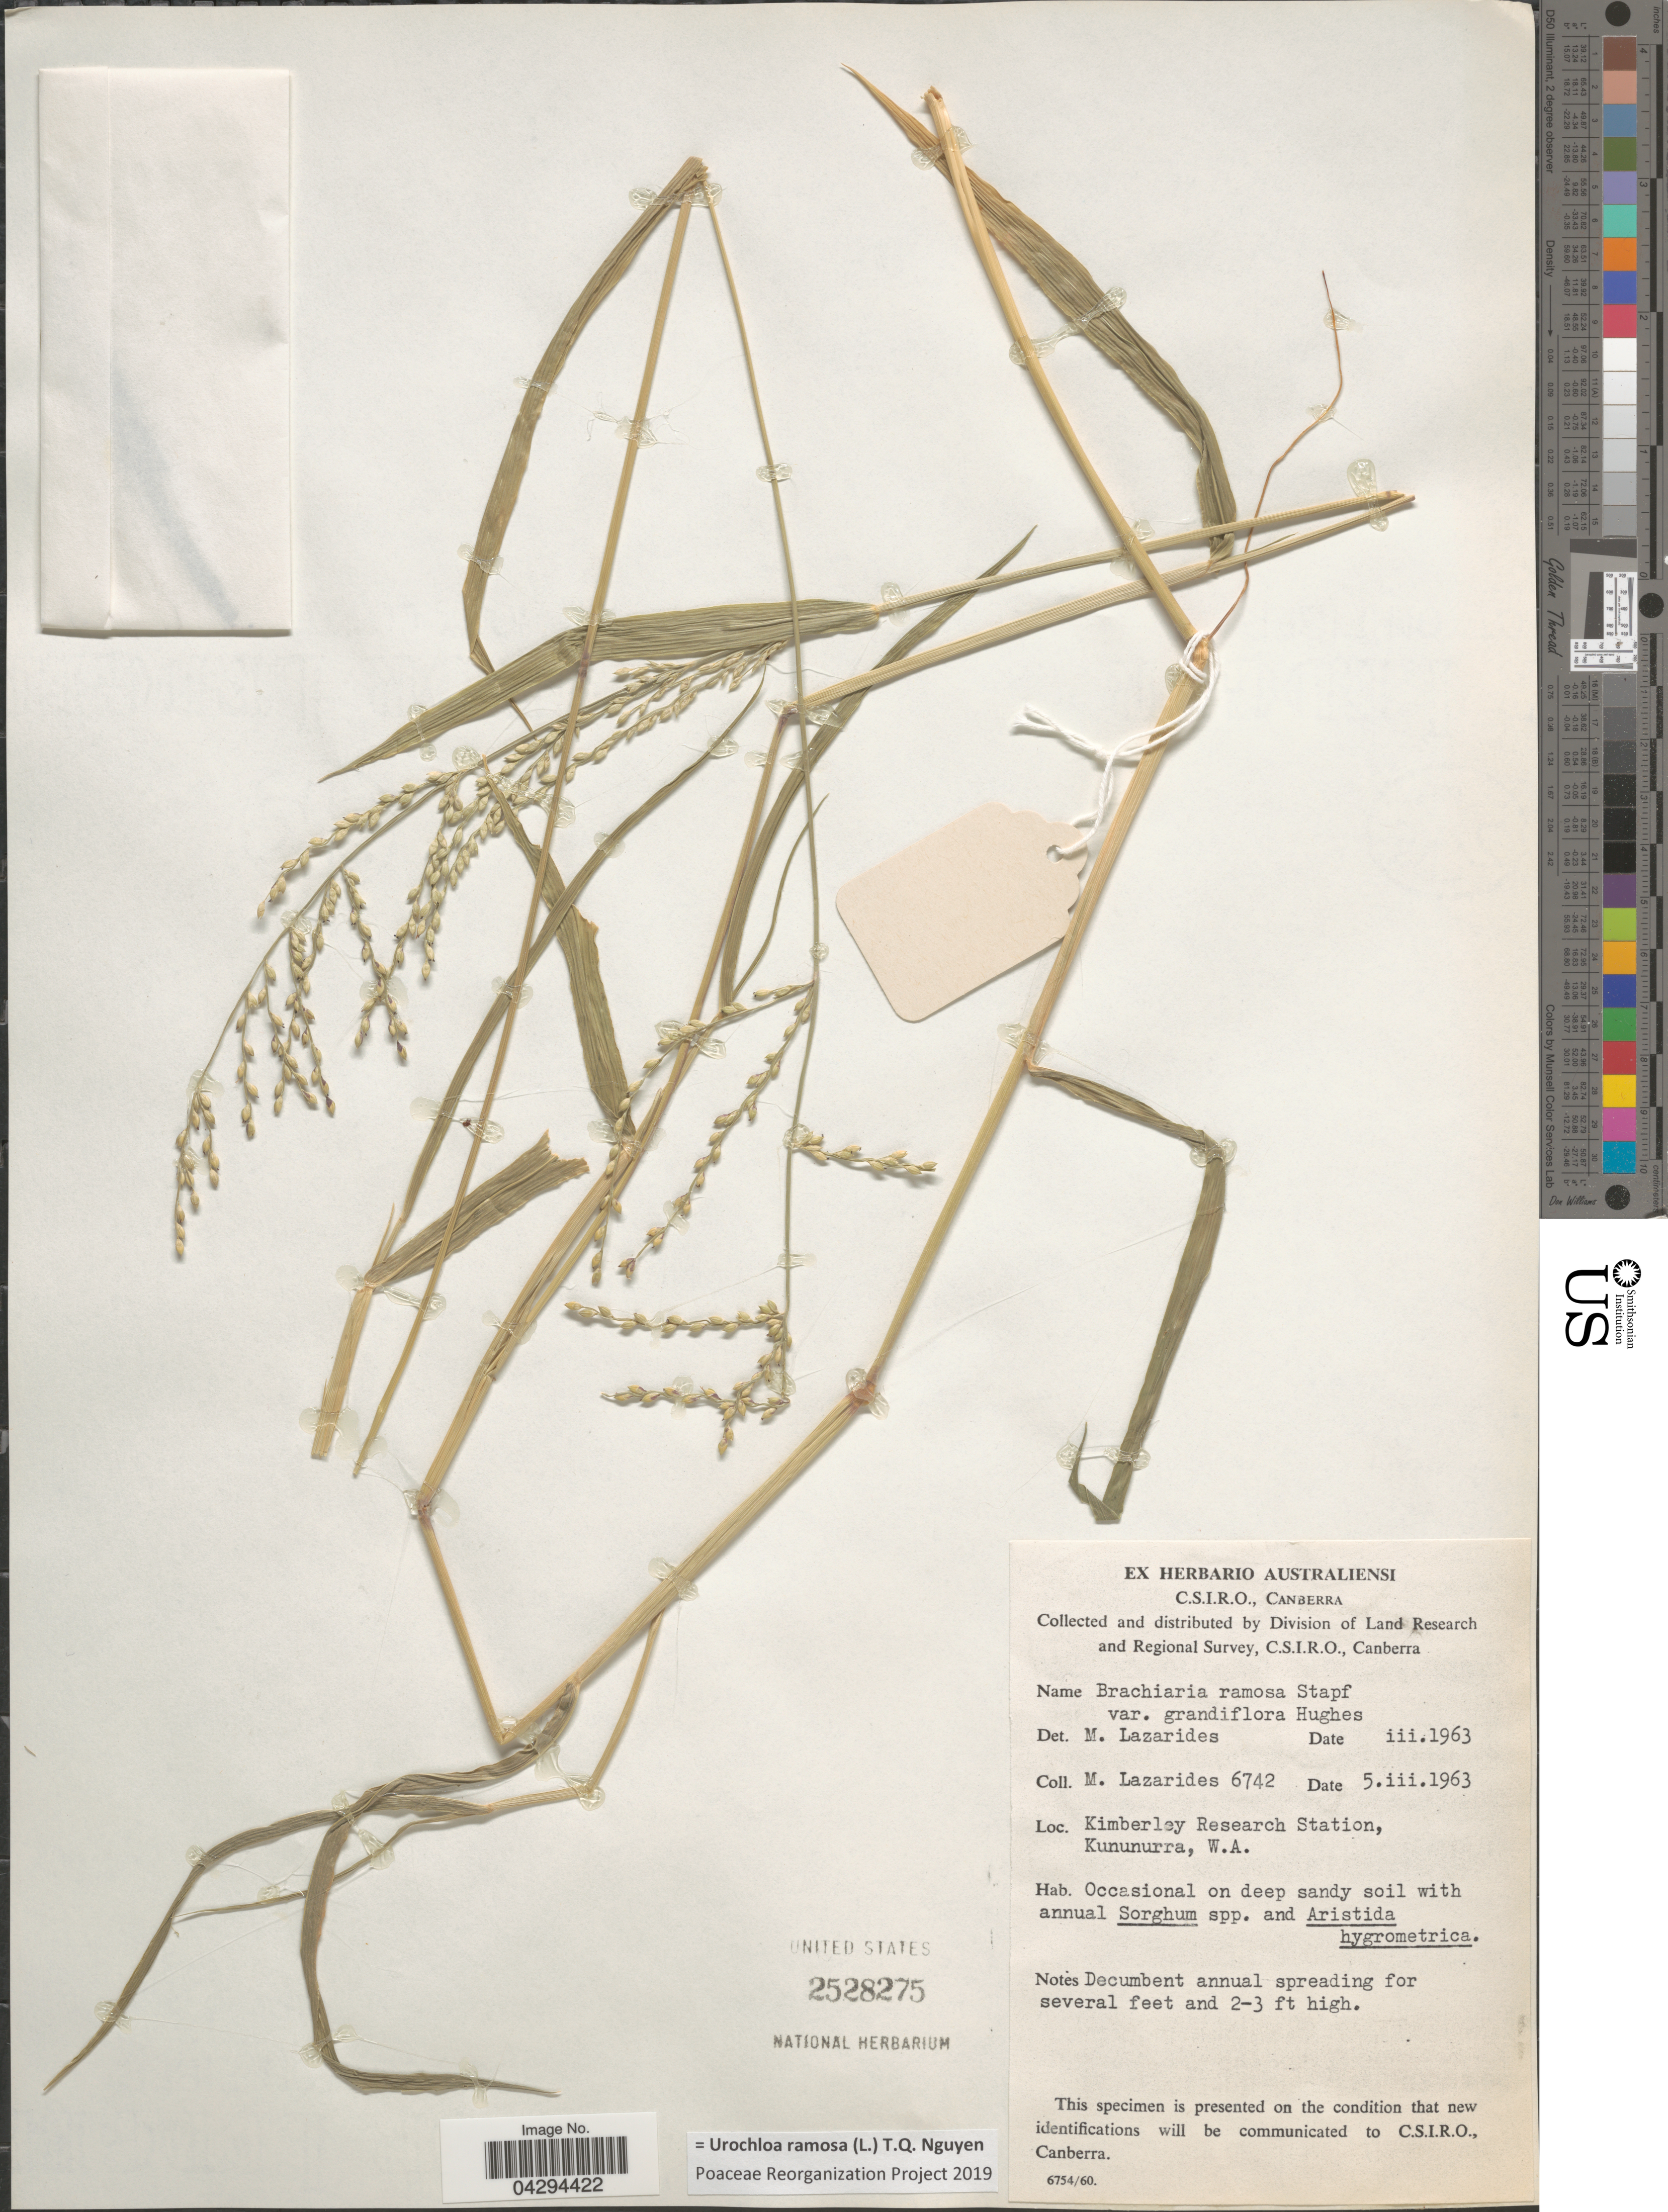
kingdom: Plantae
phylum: Tracheophyta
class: Liliopsida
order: Poales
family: Poaceae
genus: Urochloa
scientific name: Urochloa ramosa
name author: T.Q. Nguyen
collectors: M. Lazarides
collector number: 6742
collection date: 1963-03-05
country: Australia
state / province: Western Australia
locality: Division of Land Research and Regional Survey. Kimberley research Station, Kununurra.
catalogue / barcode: US 2528275